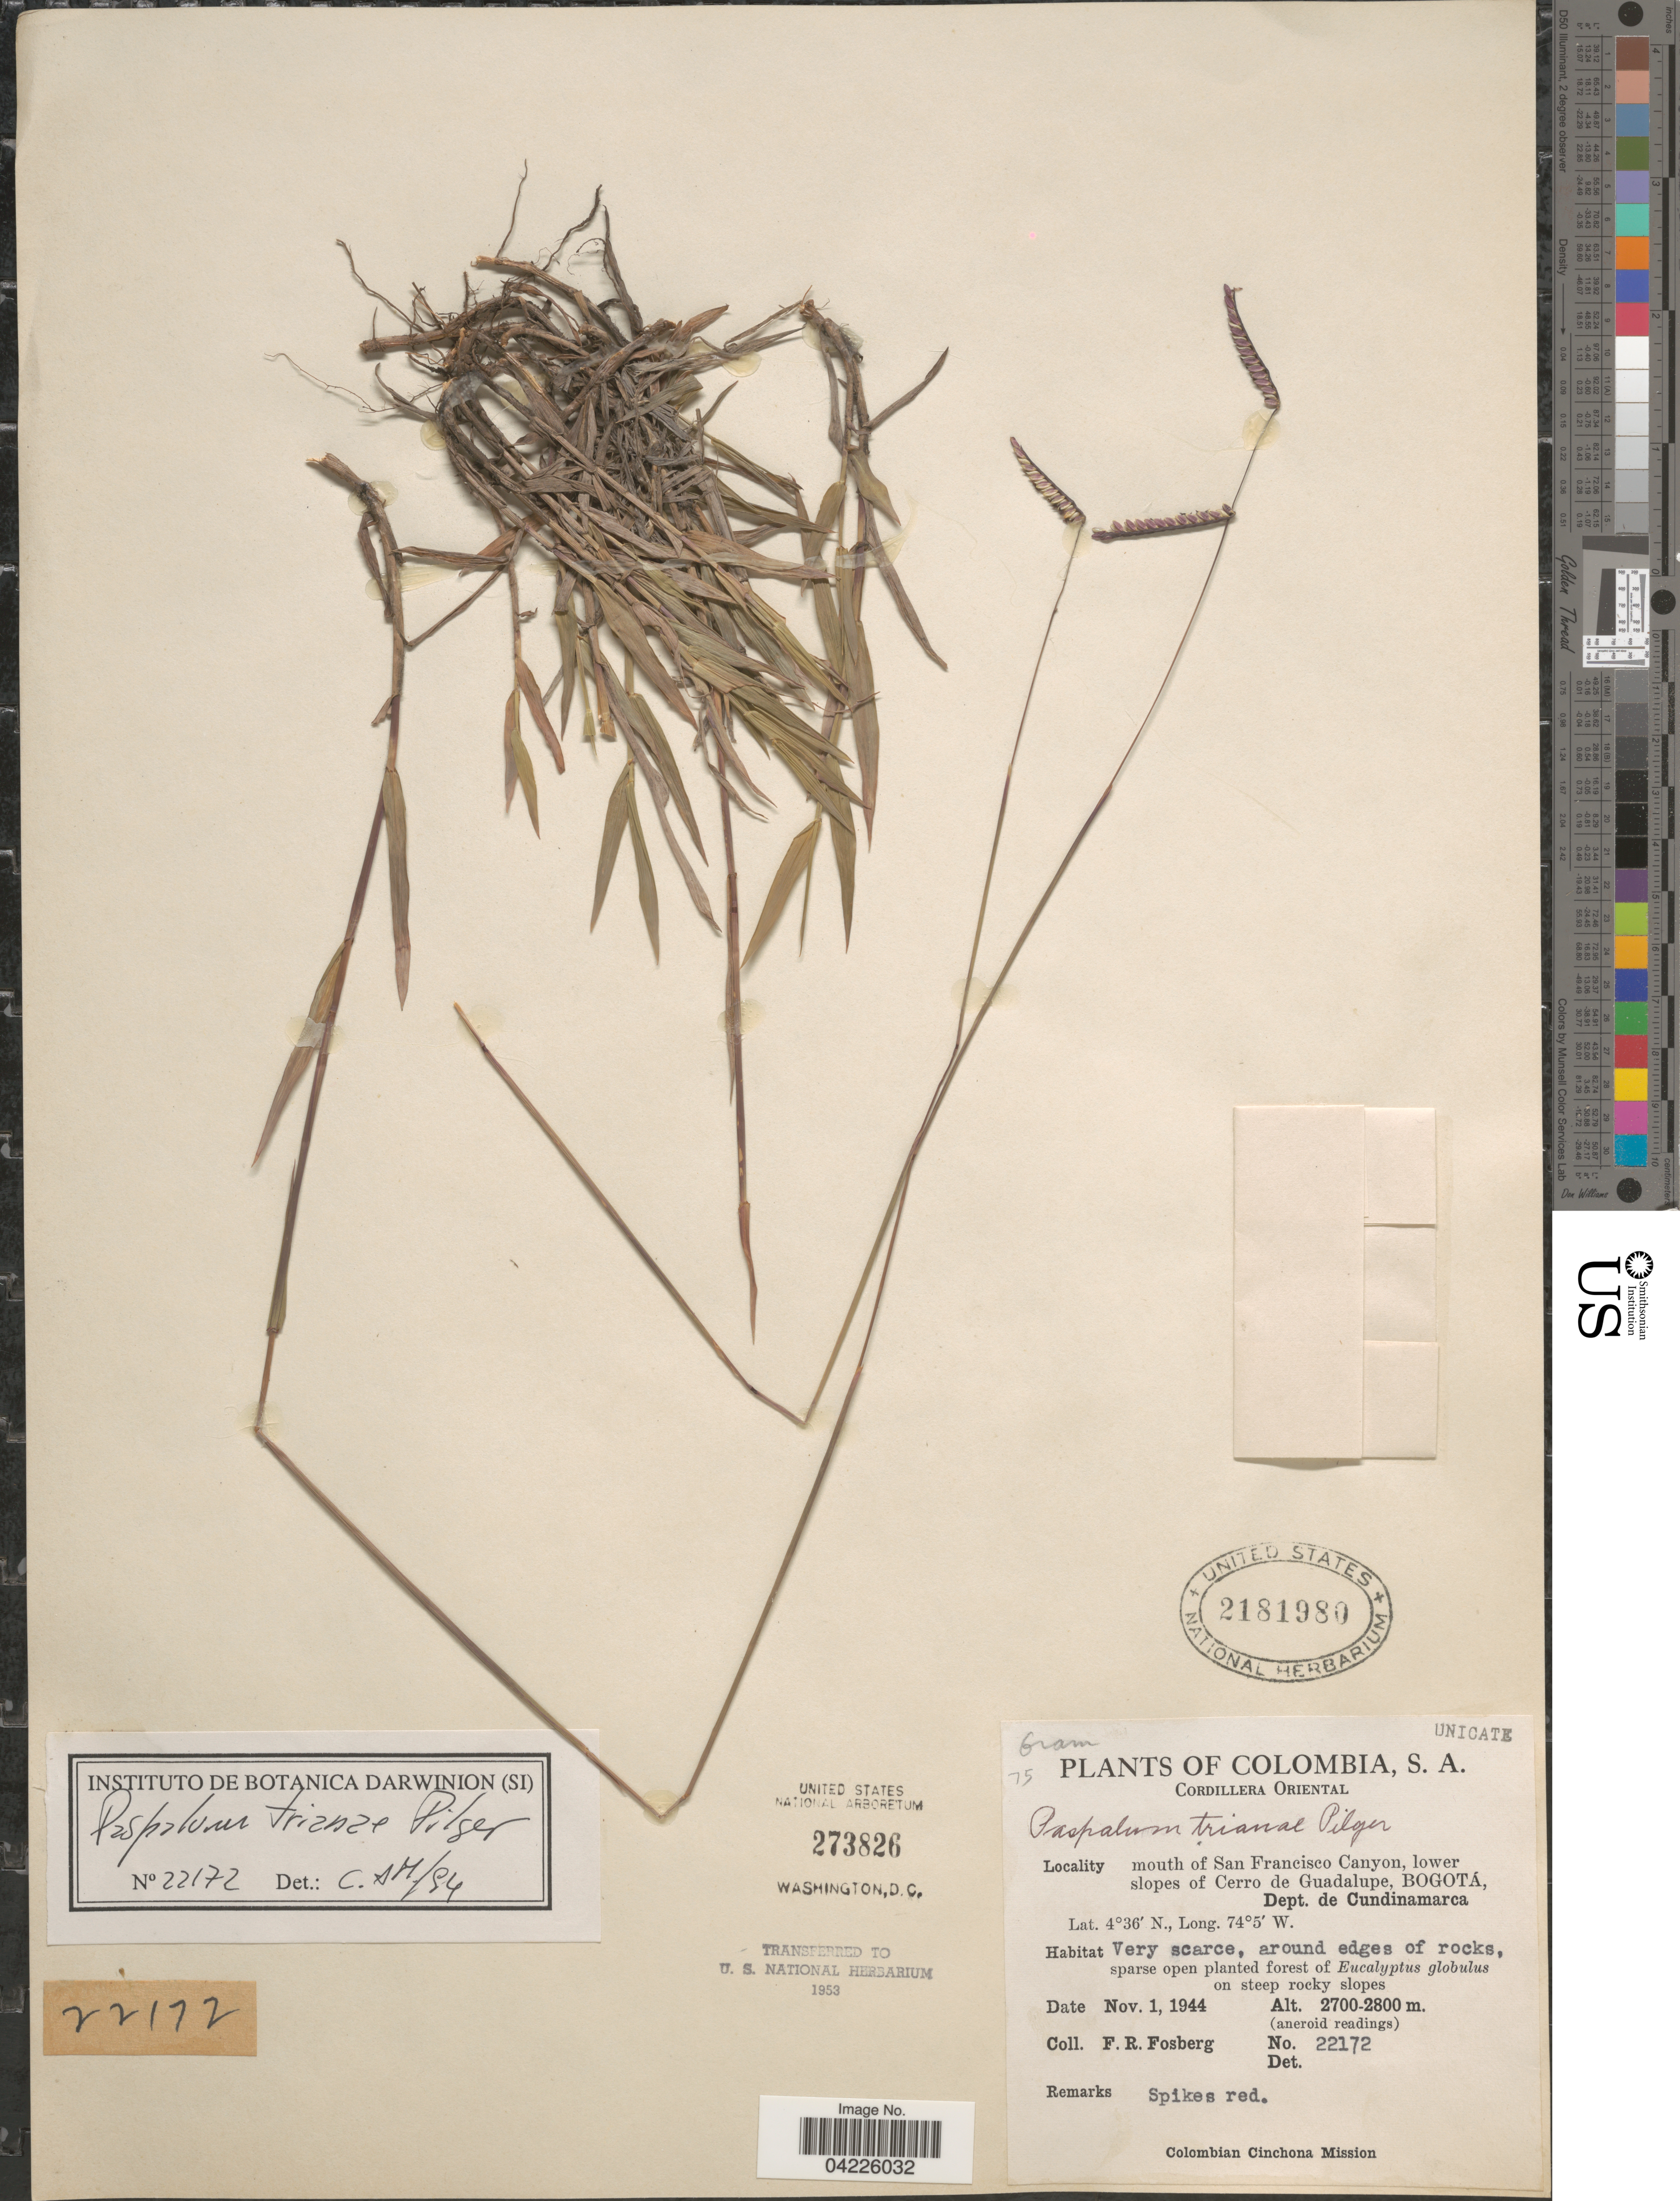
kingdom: Plantae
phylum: Tracheophyta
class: Liliopsida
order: Poales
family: Poaceae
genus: Paspalum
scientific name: Paspalum trianae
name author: Pilg.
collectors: F. R. Fosberg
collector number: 22172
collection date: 1944-11-01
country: Colombia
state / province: Cundinamarca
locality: Cordillera Oriental. Mouth of San Francisco Canyon, lower slopes of Cerro de Guadalupe, Bogotá, Dept. de Cundinamarca.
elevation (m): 2700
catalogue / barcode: US 2181980